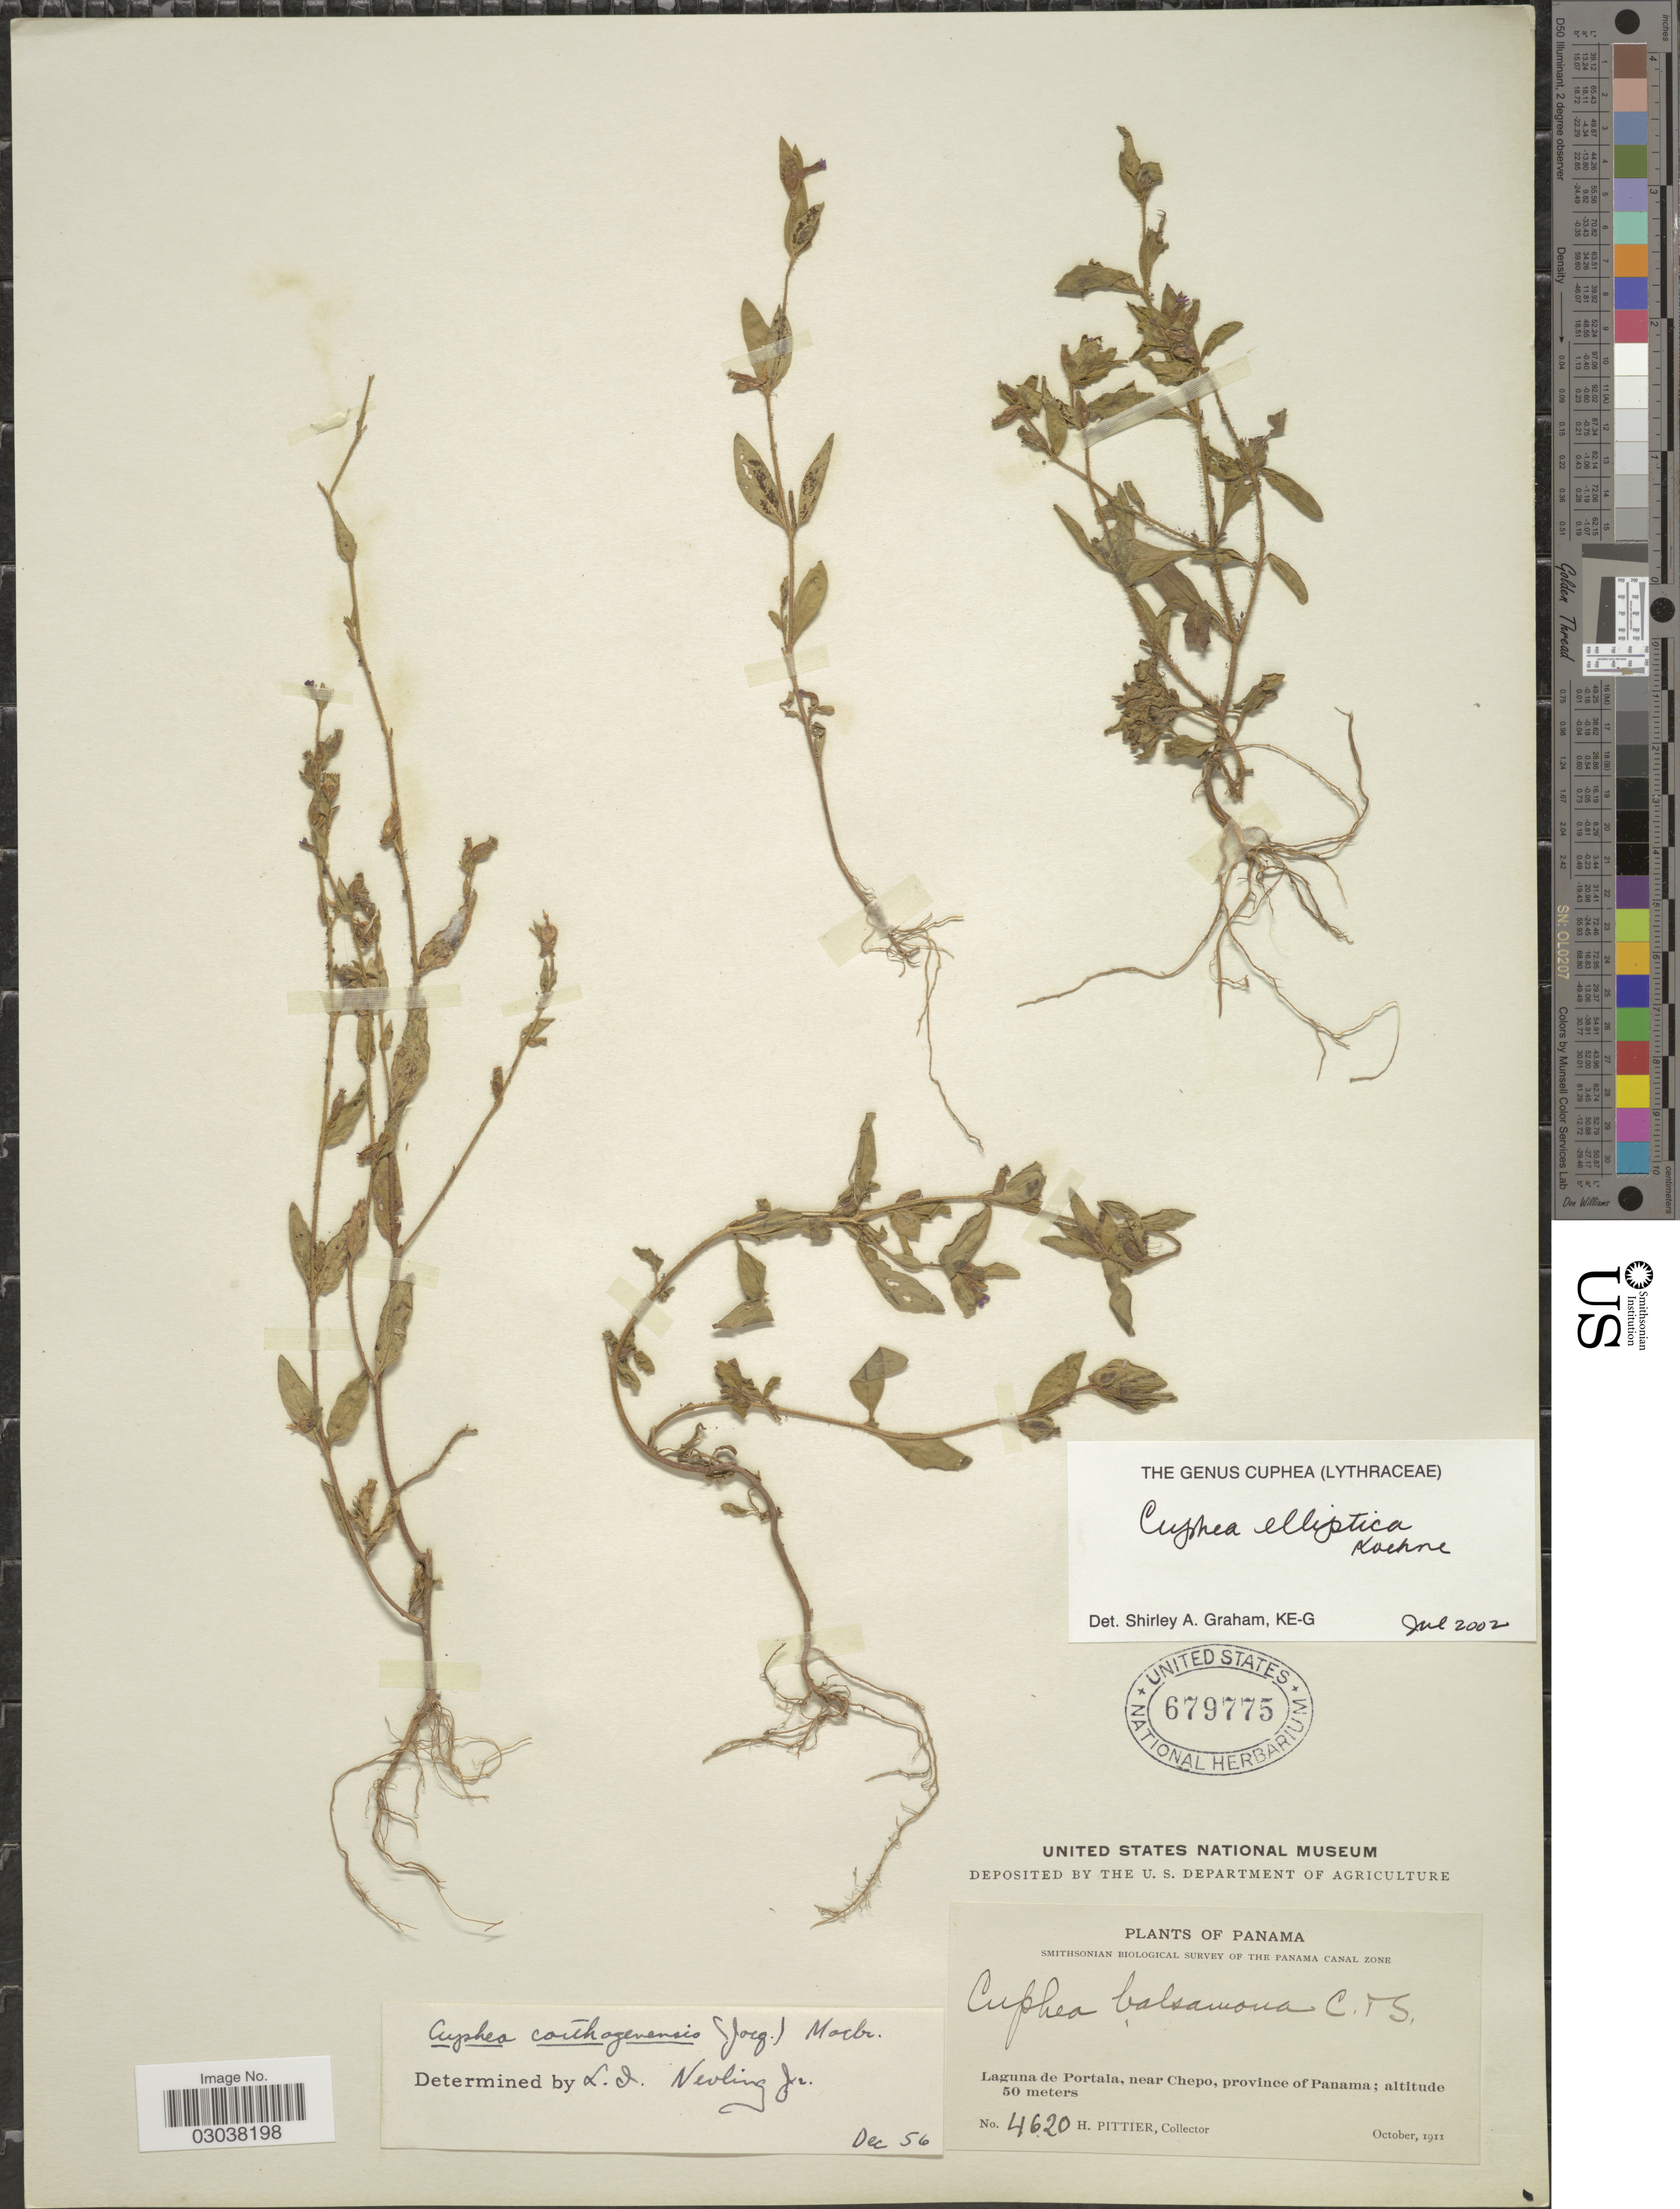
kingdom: Plantae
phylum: Tracheophyta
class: Magnoliopsida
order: Myrtales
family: Lythraceae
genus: Cuphea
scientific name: Cuphea elliptica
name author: Koehne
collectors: H. F. Pittier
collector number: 4620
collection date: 1911-10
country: Panama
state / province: Panamá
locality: Laguna de Portala, near Chepo.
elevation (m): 50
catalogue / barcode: US 679775